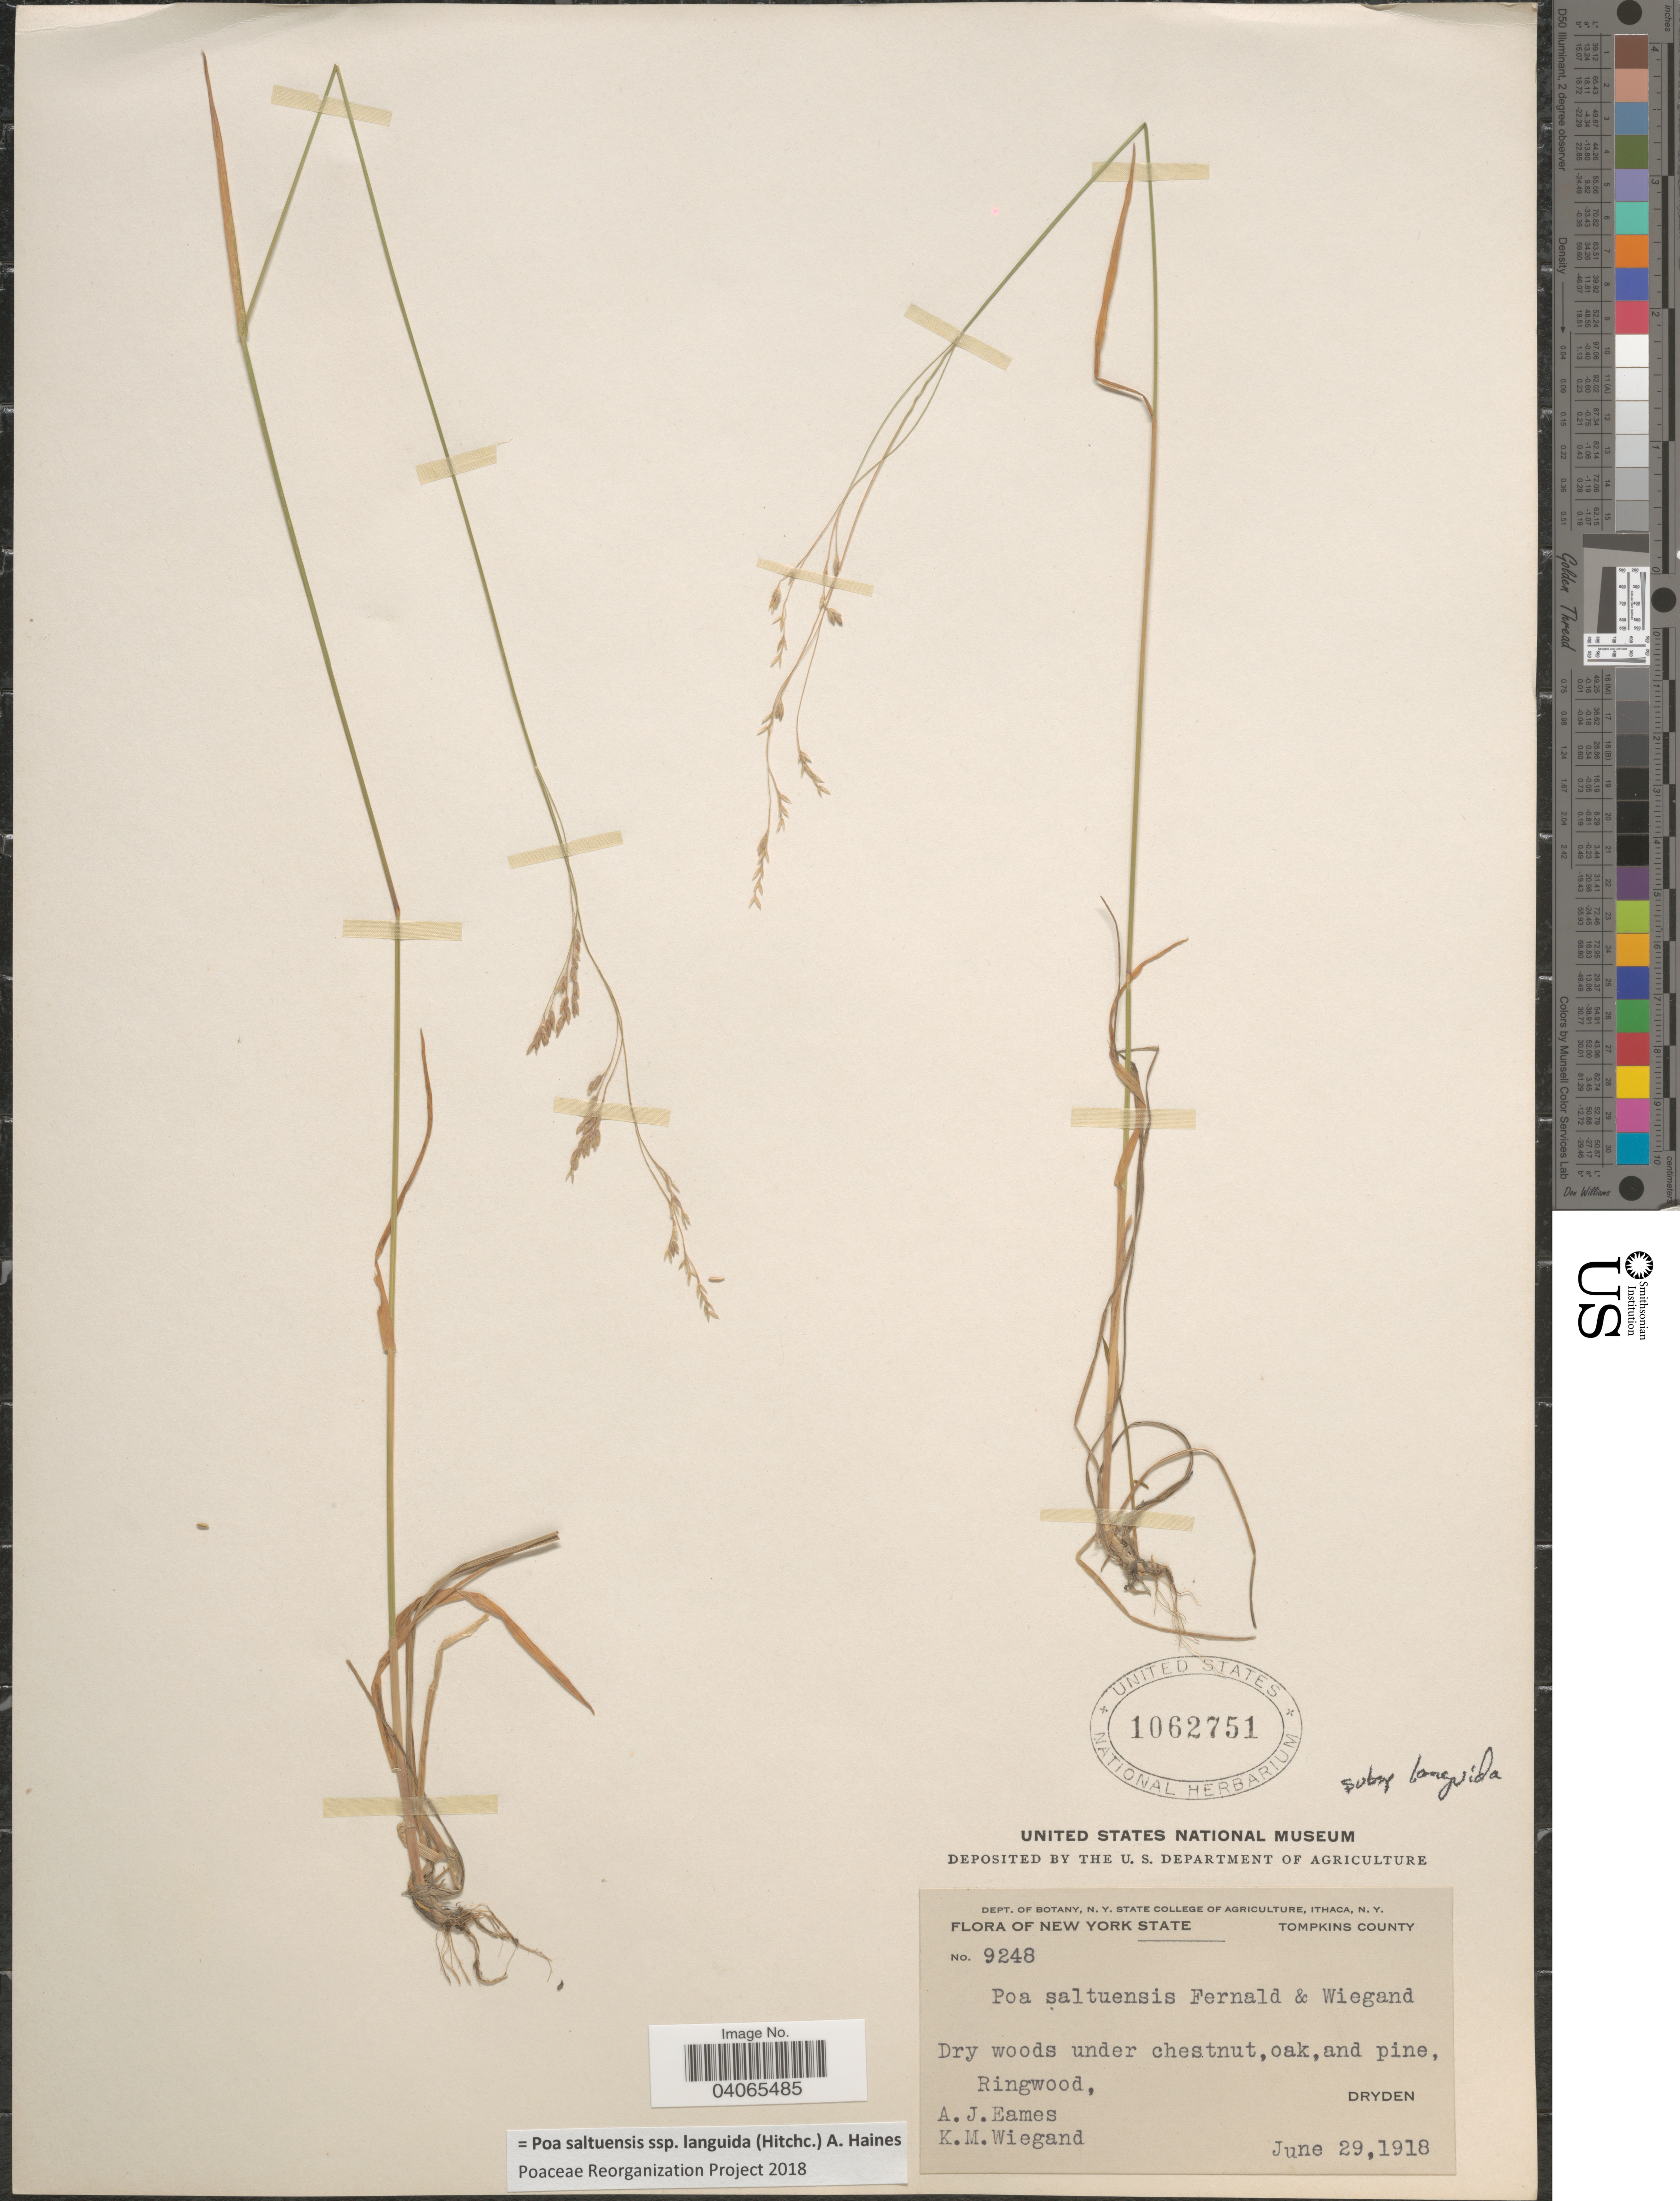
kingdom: Plantae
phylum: Tracheophyta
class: Liliopsida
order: Poales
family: Poaceae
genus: Poa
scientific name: Poa saltuensis subsp. languida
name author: (Hitchc.) A. Haines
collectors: A. J. Eames & K. M. Wiegand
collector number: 9248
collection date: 1918-06-29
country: United States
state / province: New York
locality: Tompkins County. Dry woods under chestnut,oak,and pine,Ringwood. Dryden.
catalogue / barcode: US 1062751